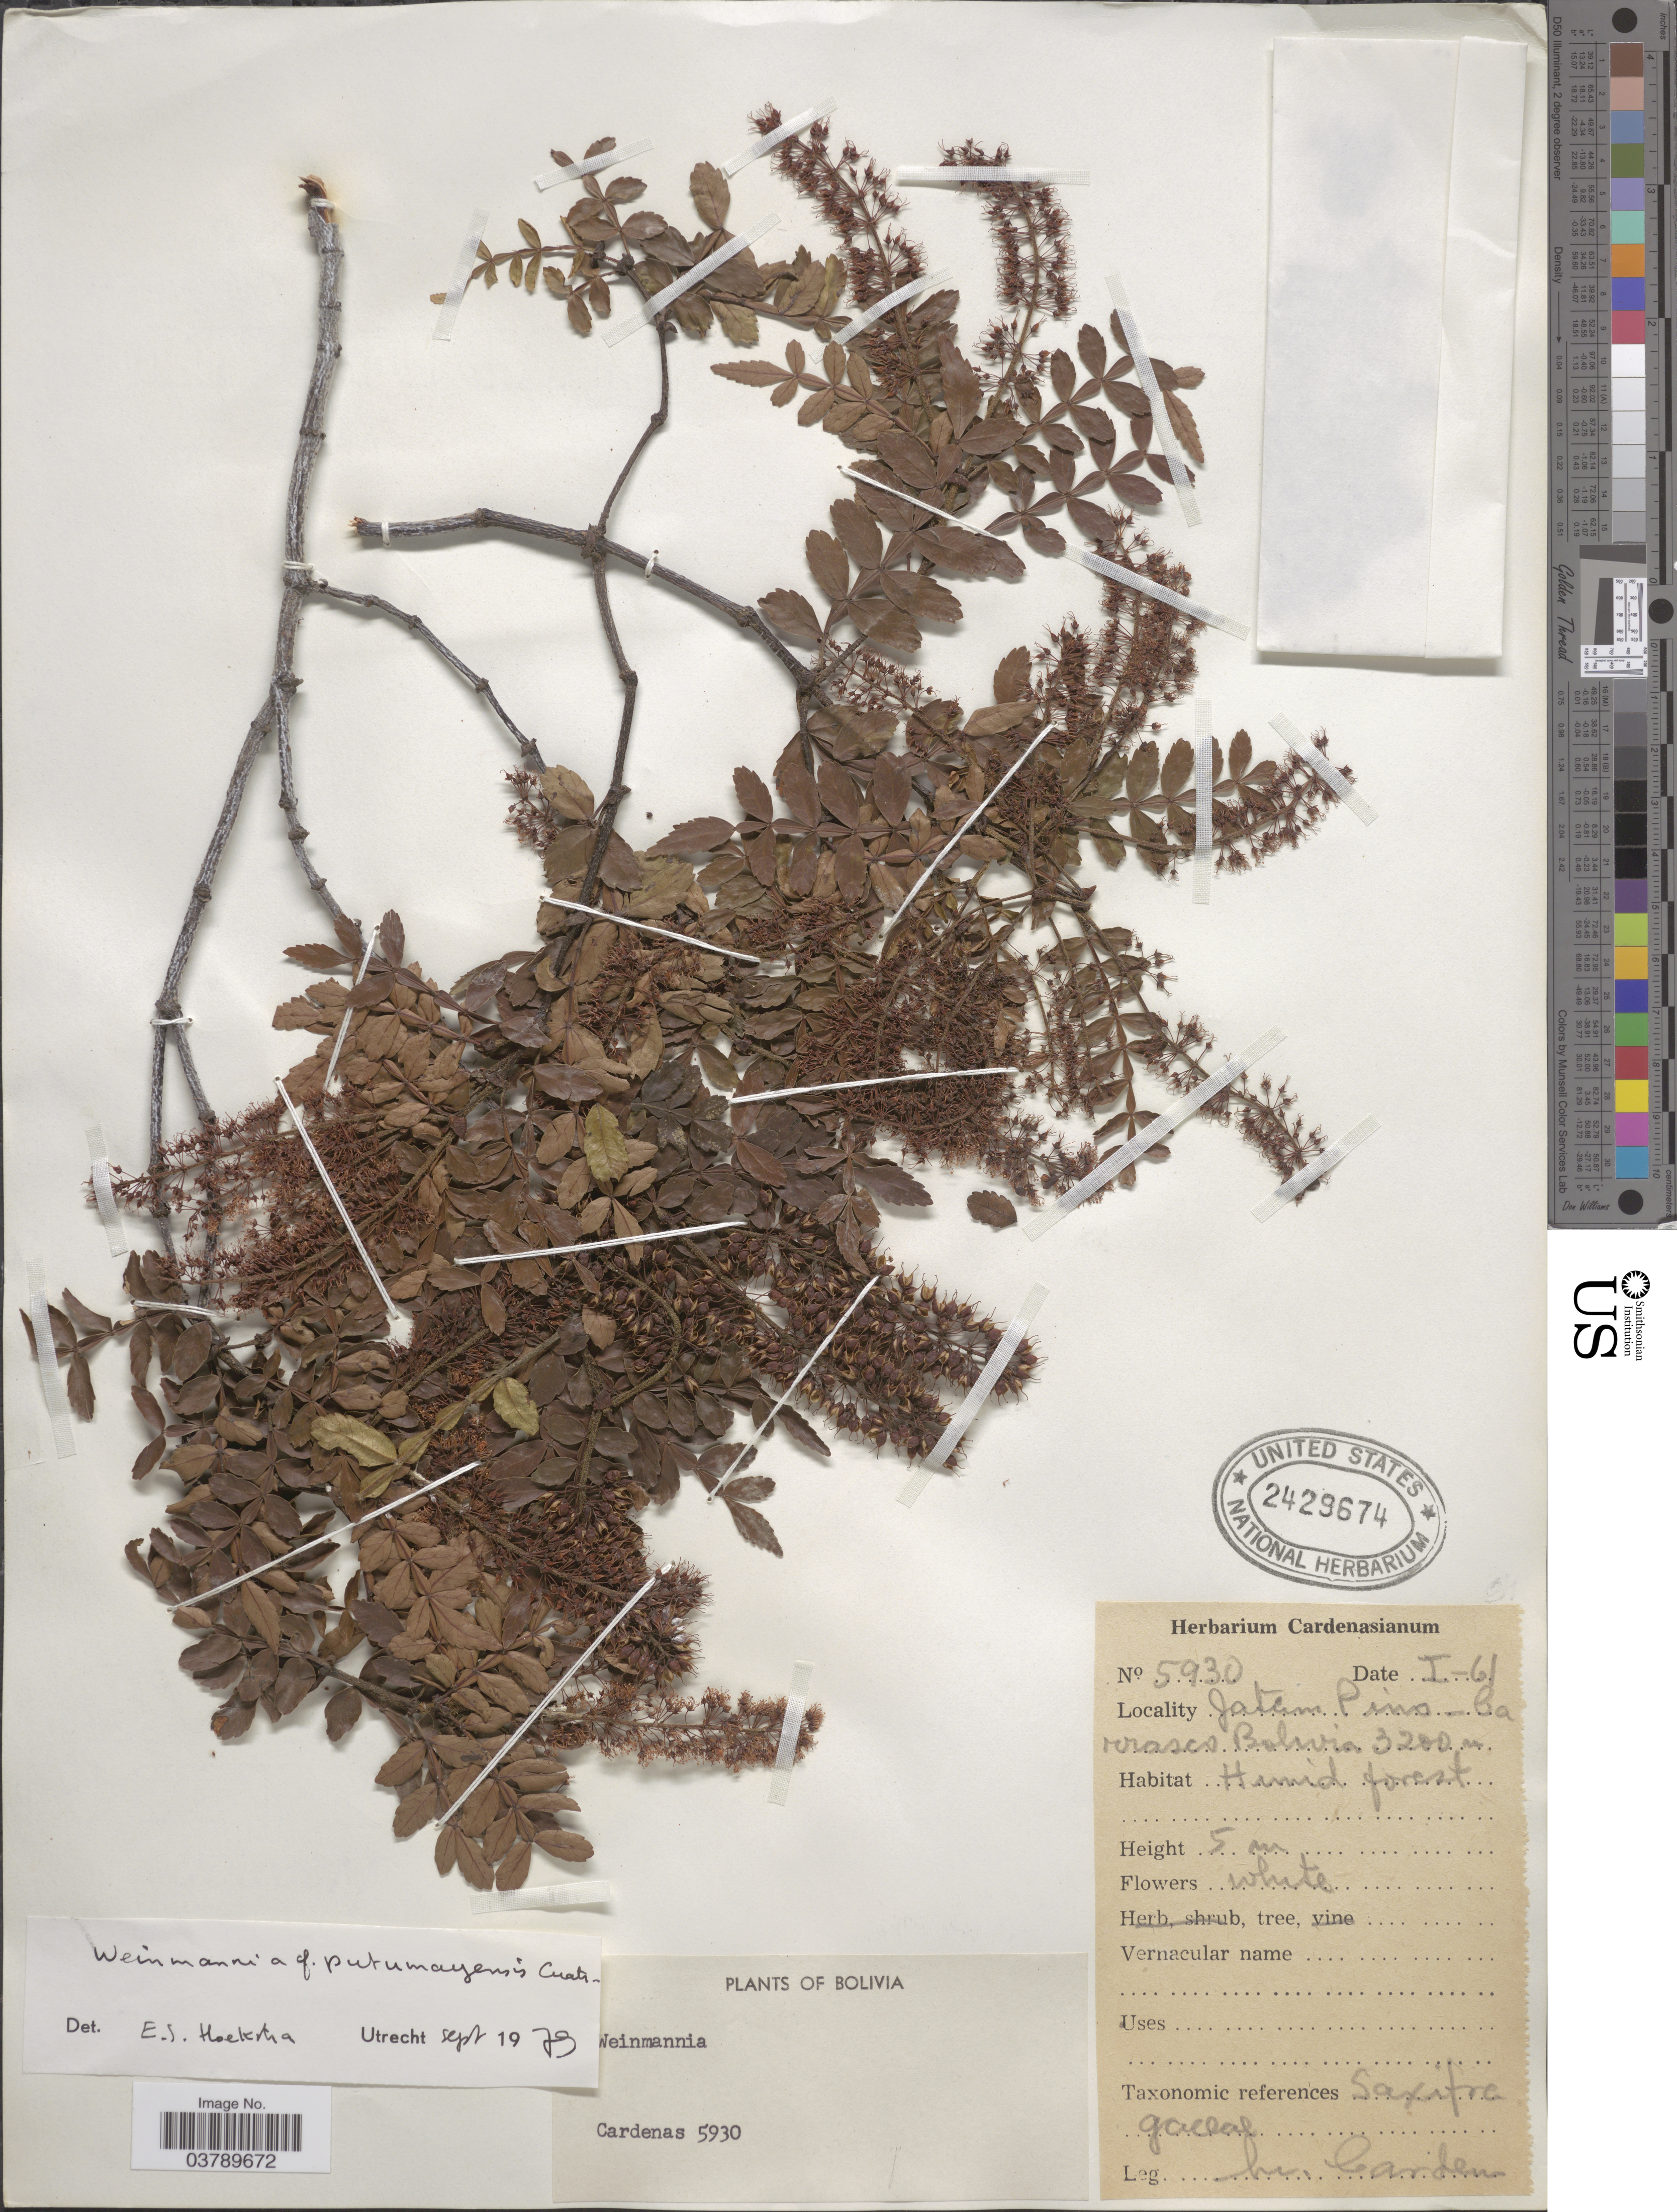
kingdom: Plantae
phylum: Tracheophyta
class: Magnoliopsida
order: Oxalidales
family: Cunoniaceae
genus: Weinmannia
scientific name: Weinmannia putumayensis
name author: Cuatrec.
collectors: M. Cárdenas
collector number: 5930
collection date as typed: Transcribed d/m/y: /1/61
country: Bolivia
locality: Jatum* Pino-Carrasco.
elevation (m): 3200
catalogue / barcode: US 2429674